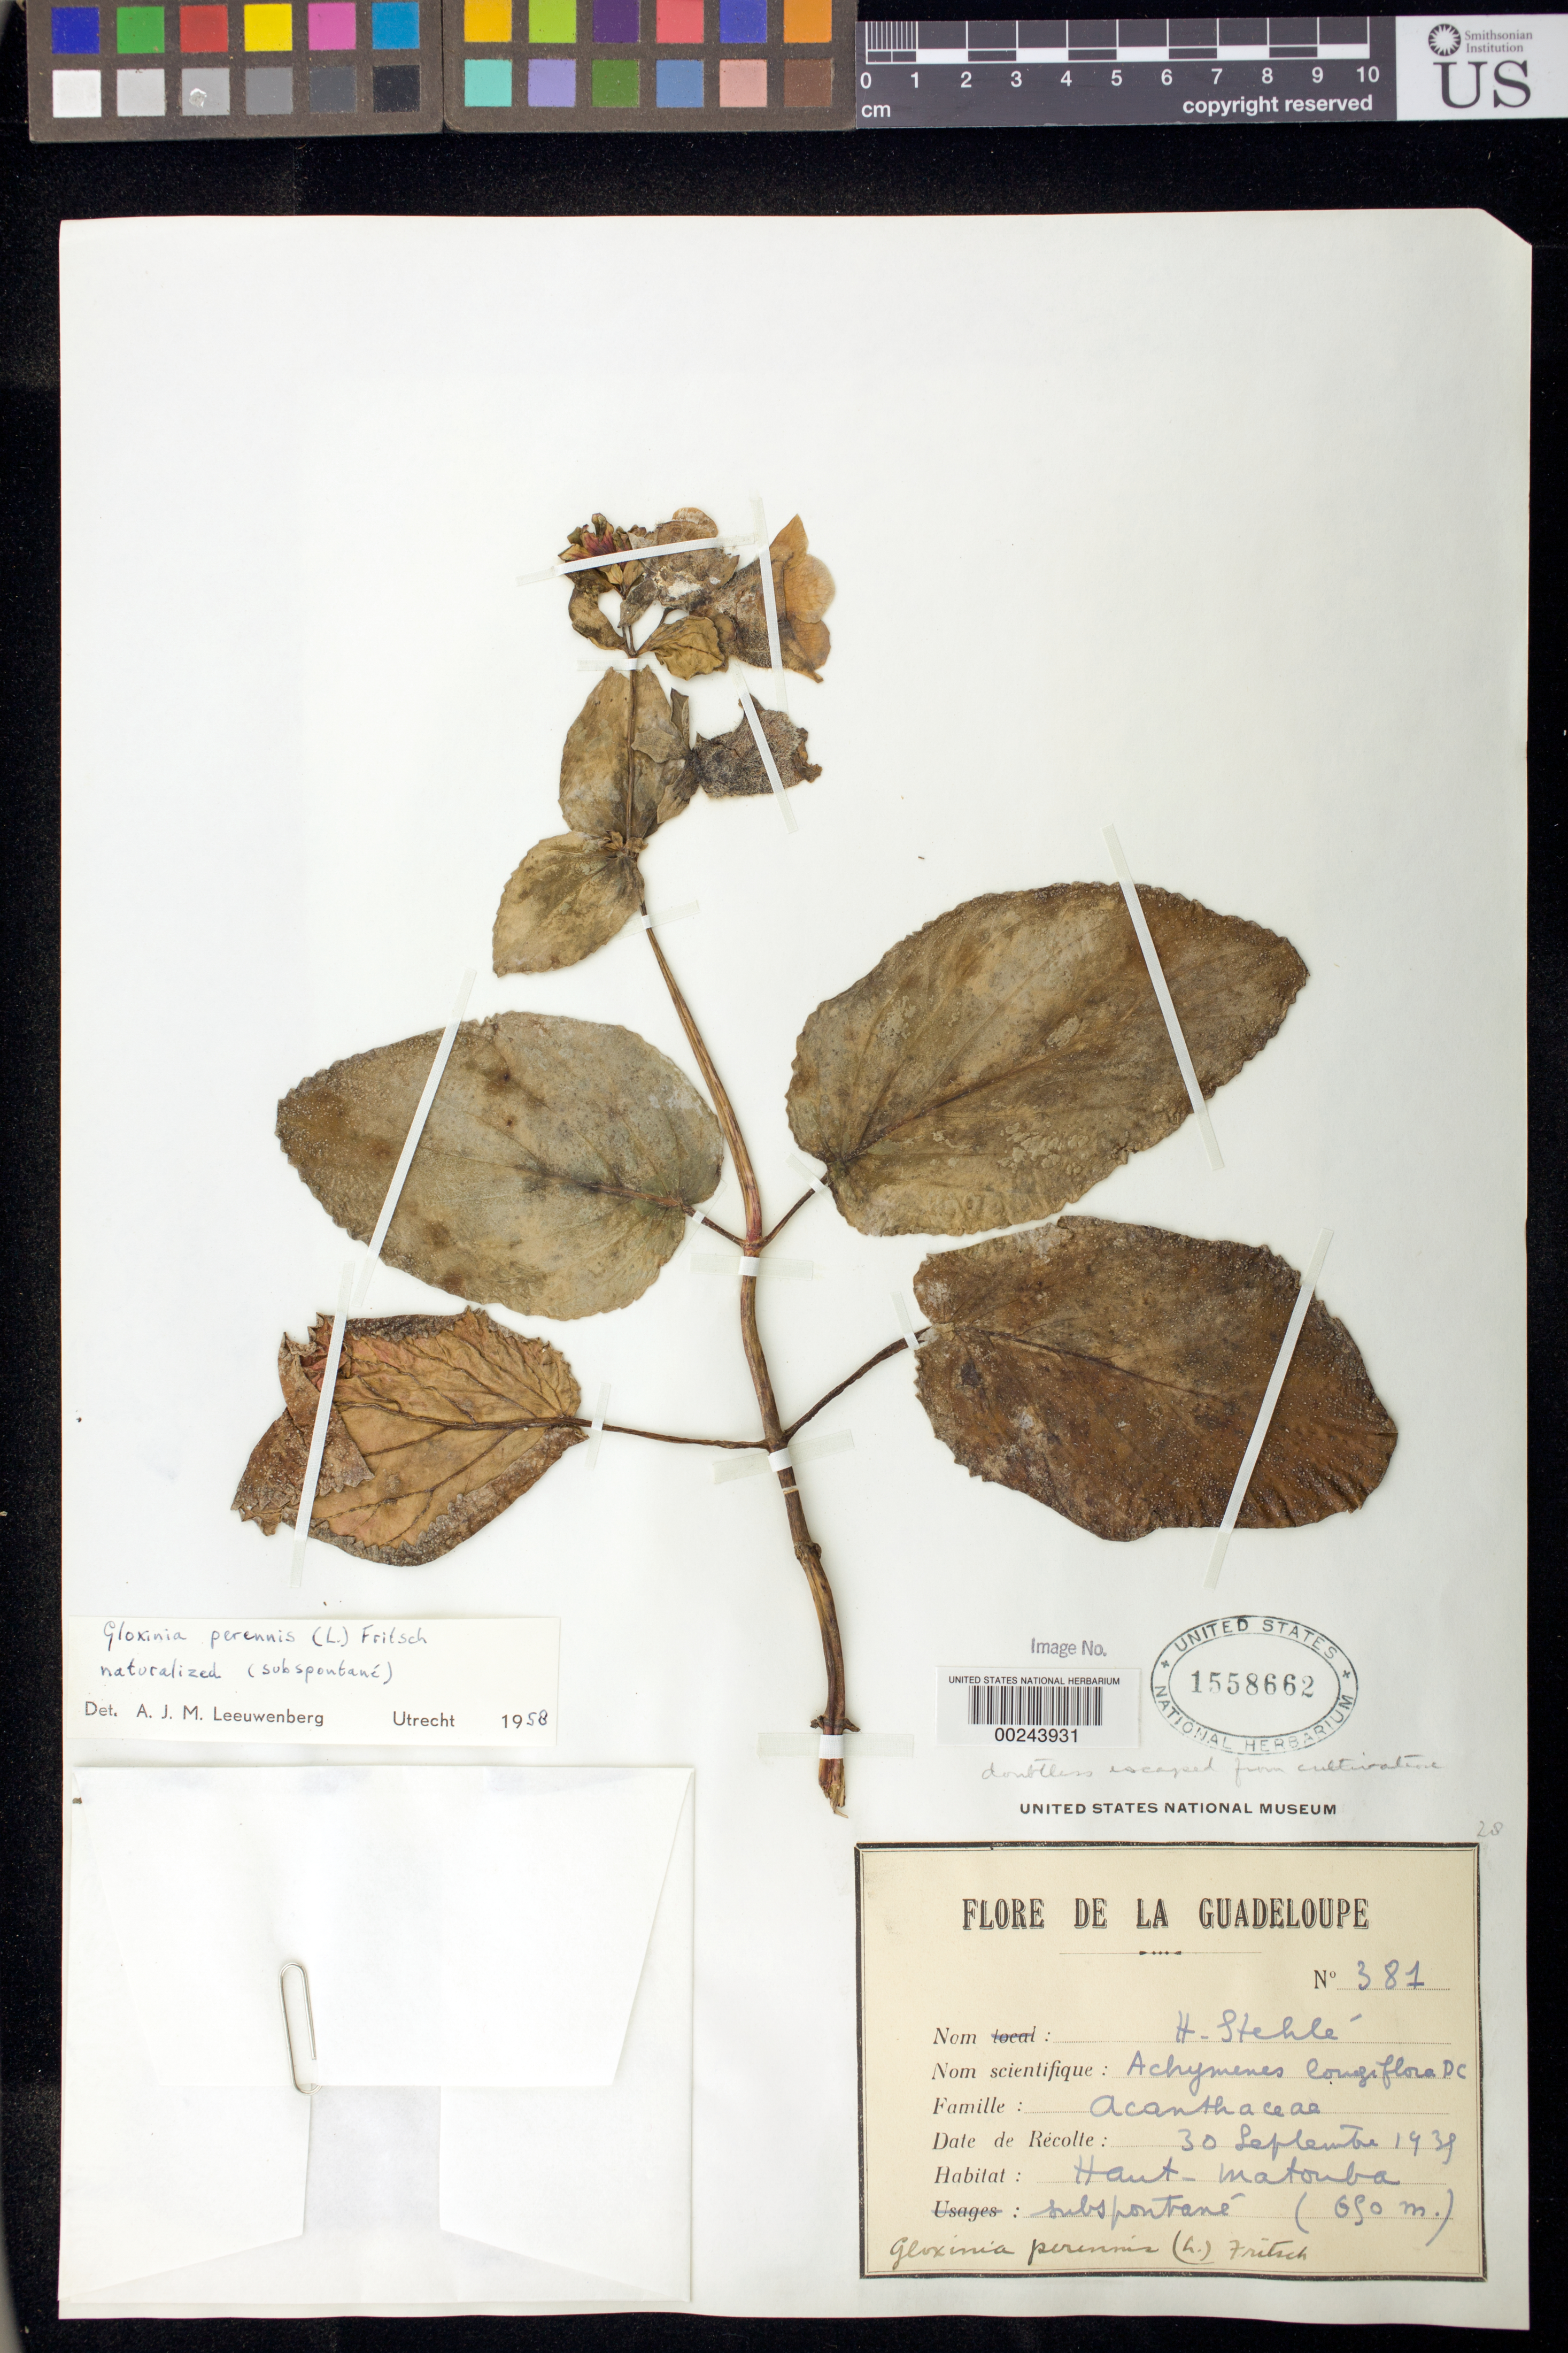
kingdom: Plantae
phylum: Tracheophyta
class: Magnoliopsida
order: Lamiales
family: Gesneriaceae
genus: Gloxinia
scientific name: Gloxinia perennis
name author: (L.) Fritsch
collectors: H. Stehlé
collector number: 381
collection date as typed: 30 Sep 1935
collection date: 1935-09-30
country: Guadeloupe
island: Basse Terre [Guadeloupe]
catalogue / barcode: US 1558662